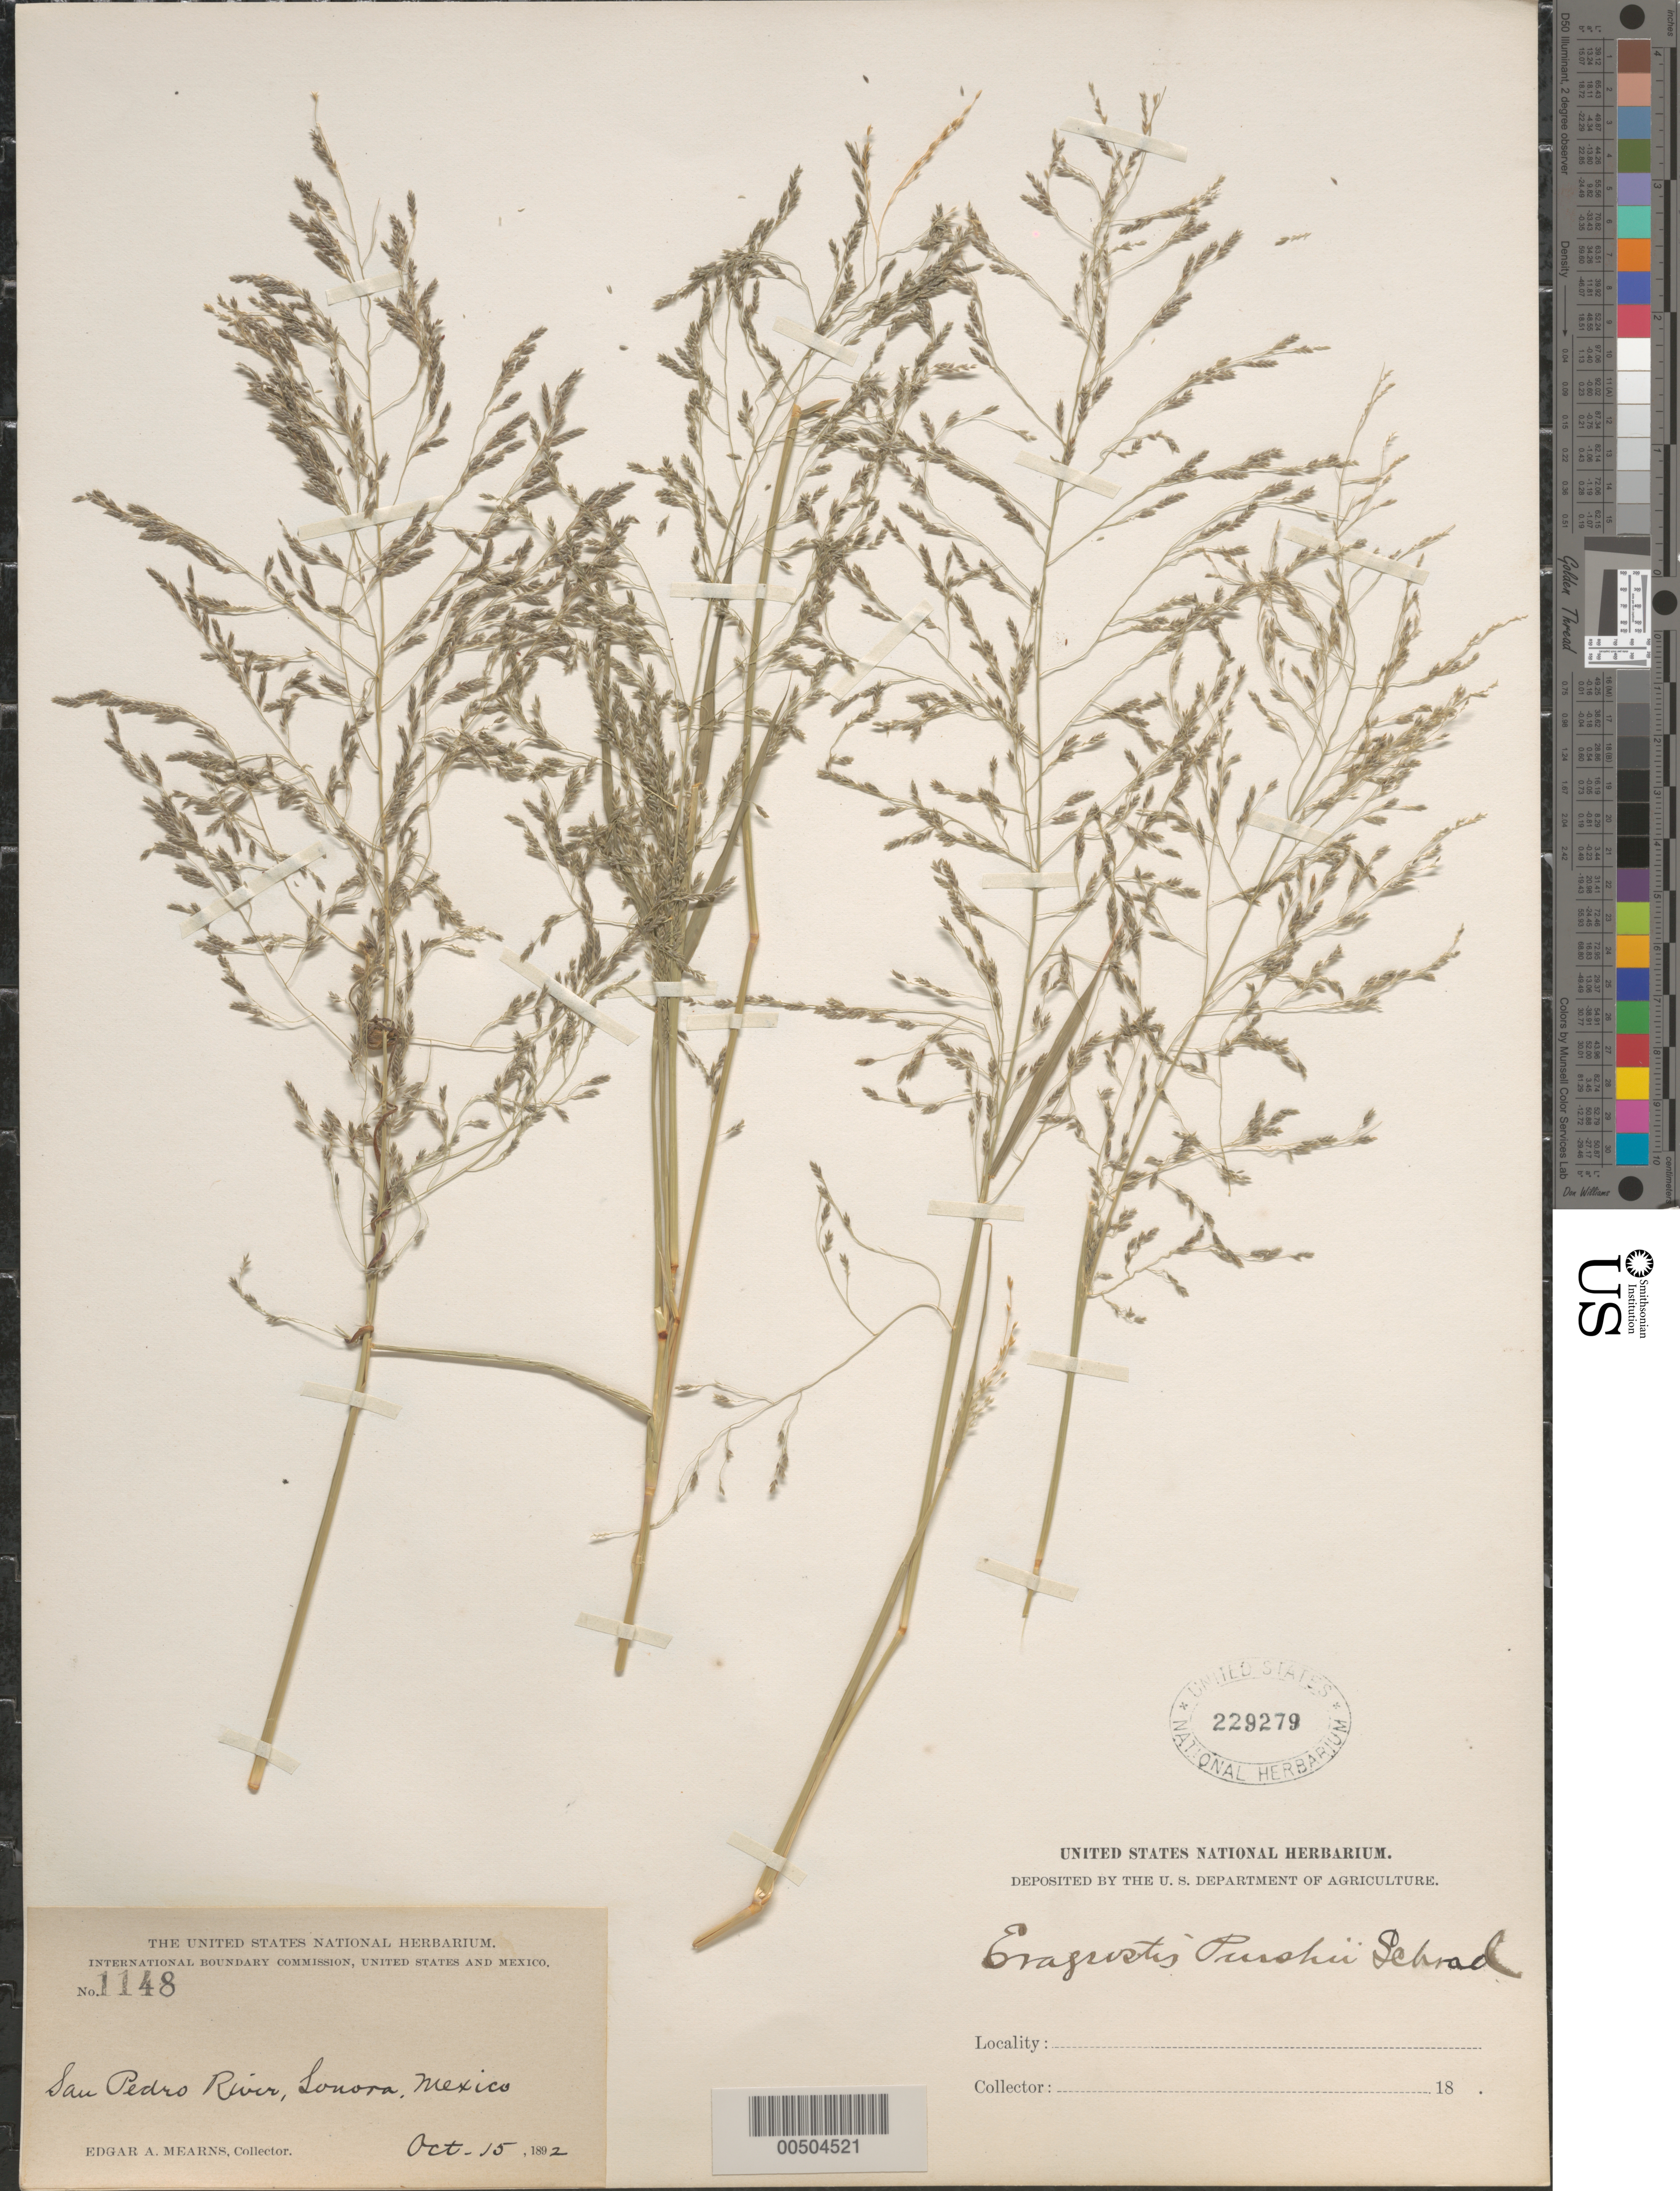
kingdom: Plantae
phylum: Tracheophyta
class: Liliopsida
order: Poales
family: Poaceae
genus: Eragrostis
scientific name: Eragrostis pectinacea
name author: (Michx.) Nees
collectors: E. A. Mearns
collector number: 1148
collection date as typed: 15 Oct 1892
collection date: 1892-10-15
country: Mexico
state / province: Sonora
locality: San Pedro River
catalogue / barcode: US 229279